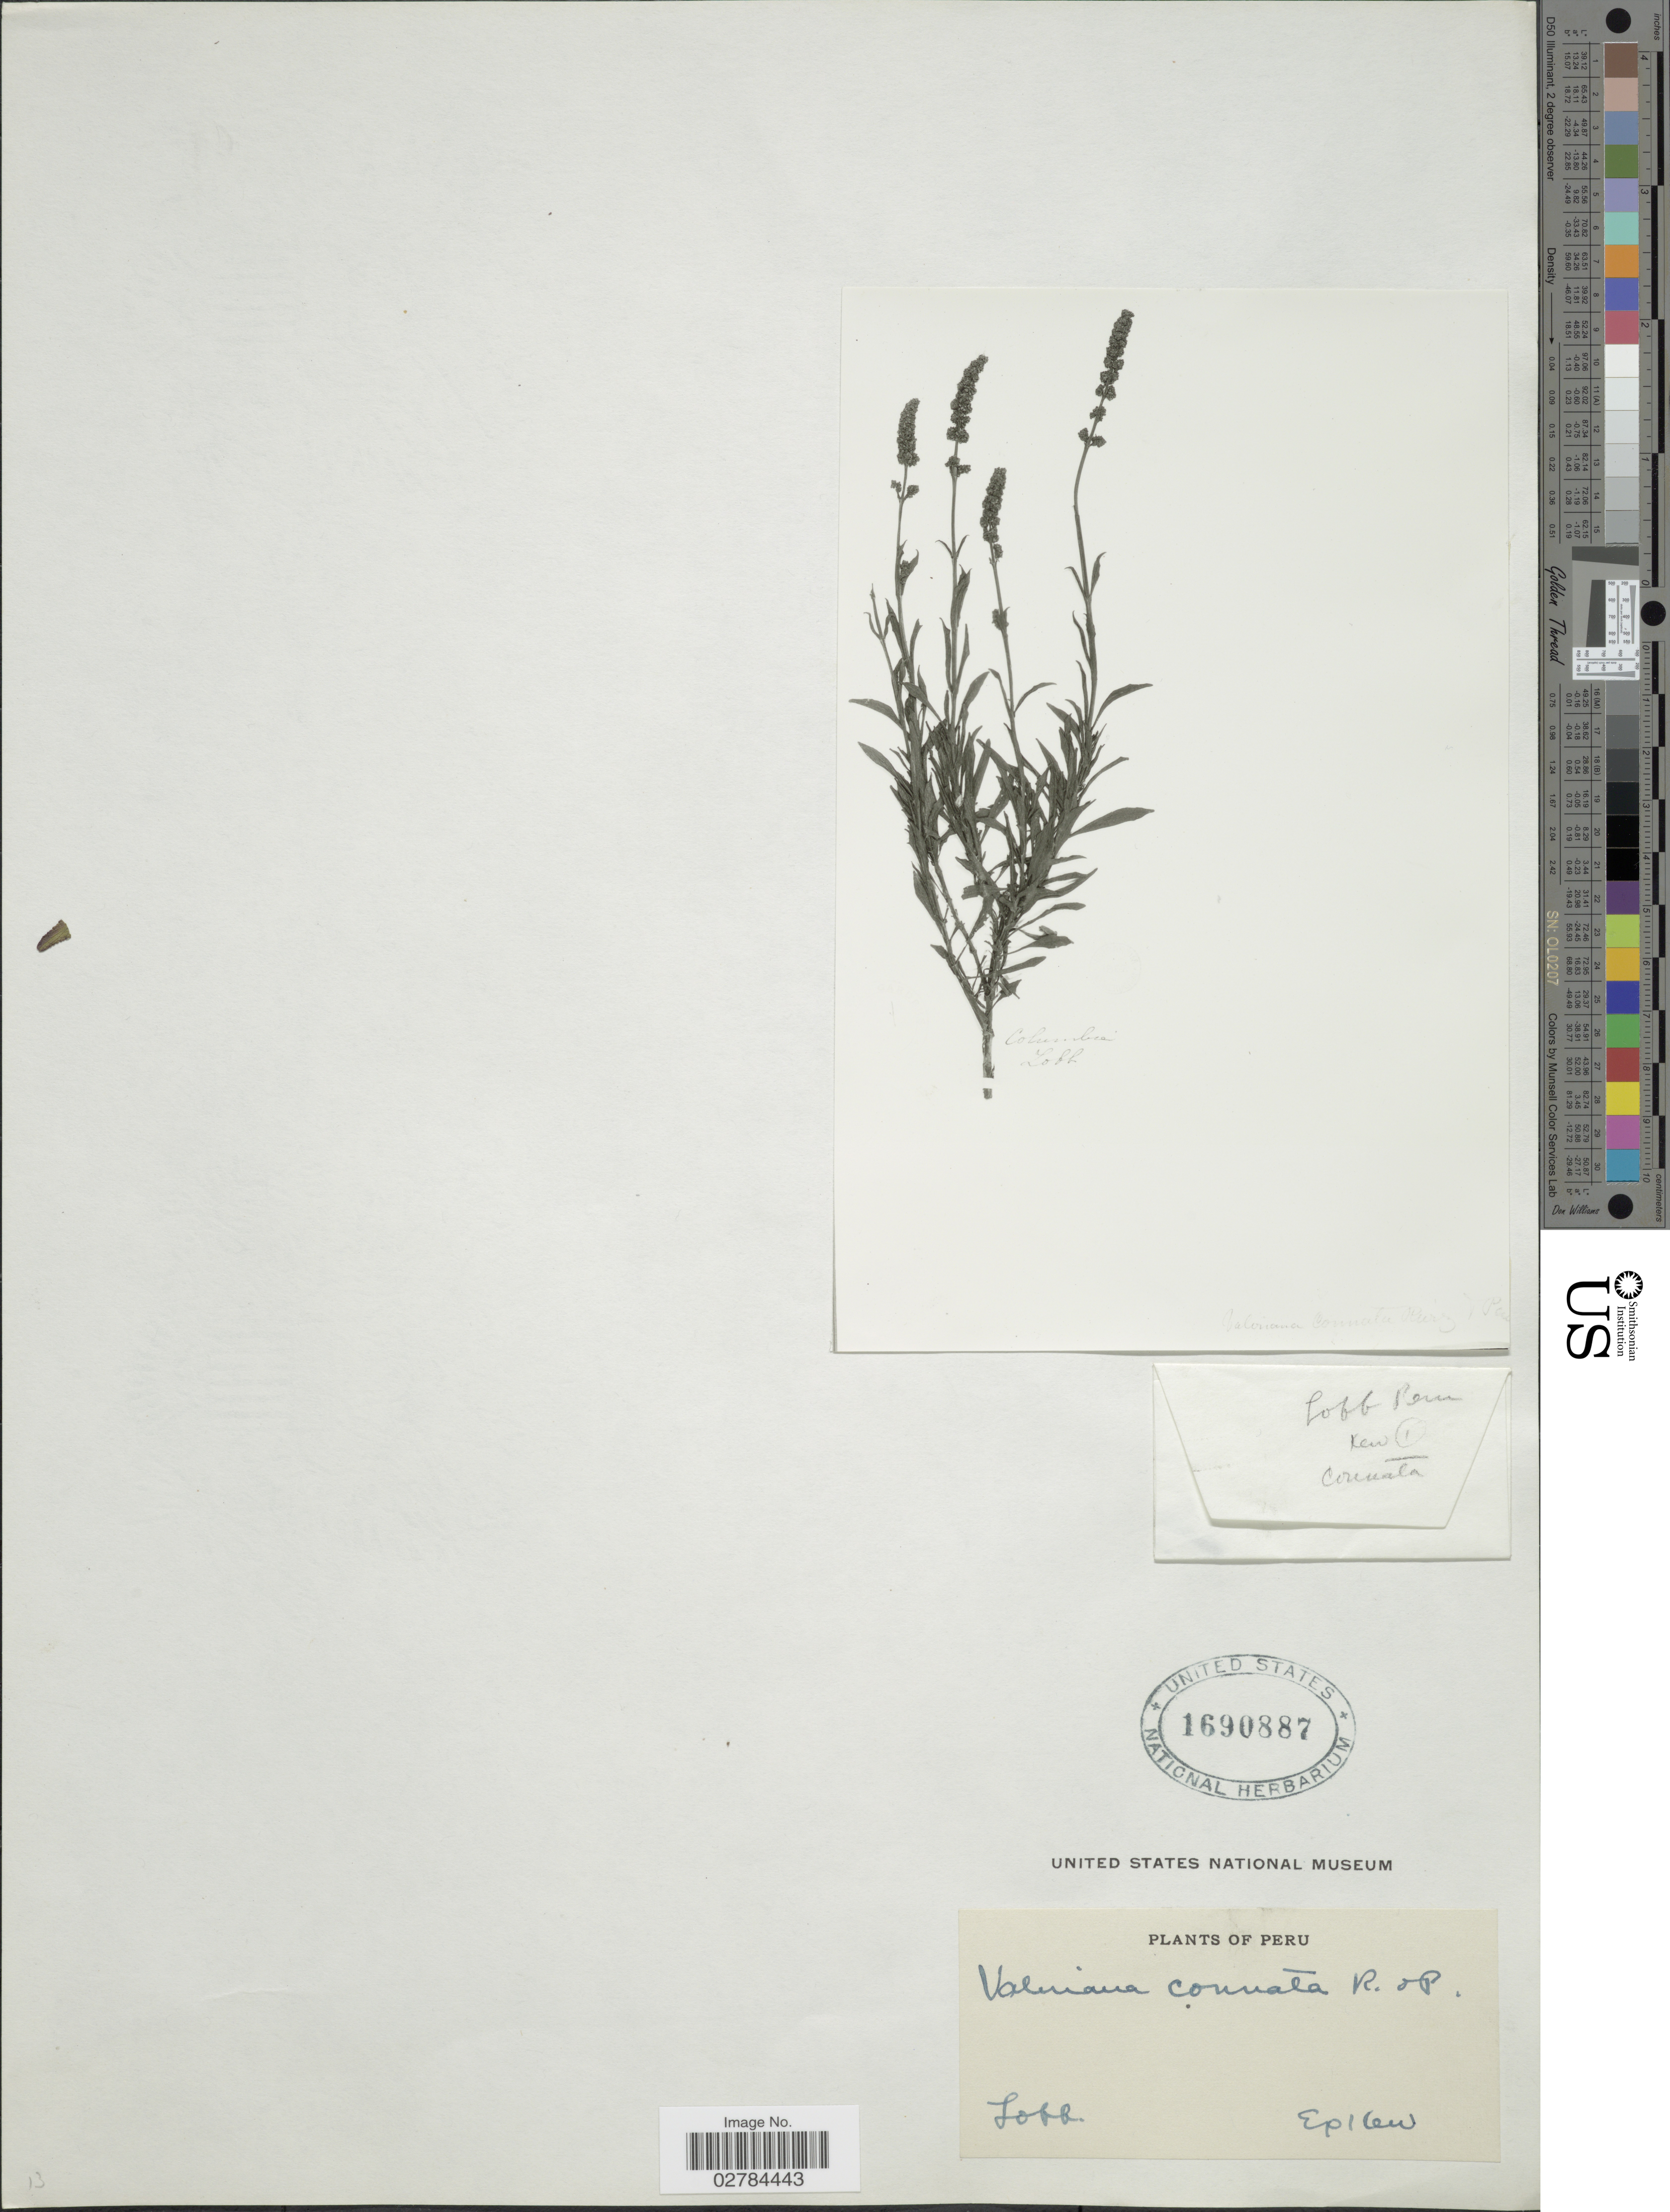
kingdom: Plantae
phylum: Tracheophyta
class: Magnoliopsida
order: Dipsacales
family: Caprifoliaceae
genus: Valeriana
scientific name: Valeriana connata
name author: Ruiz & Pav.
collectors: Lobb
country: Peru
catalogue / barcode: US 1690887